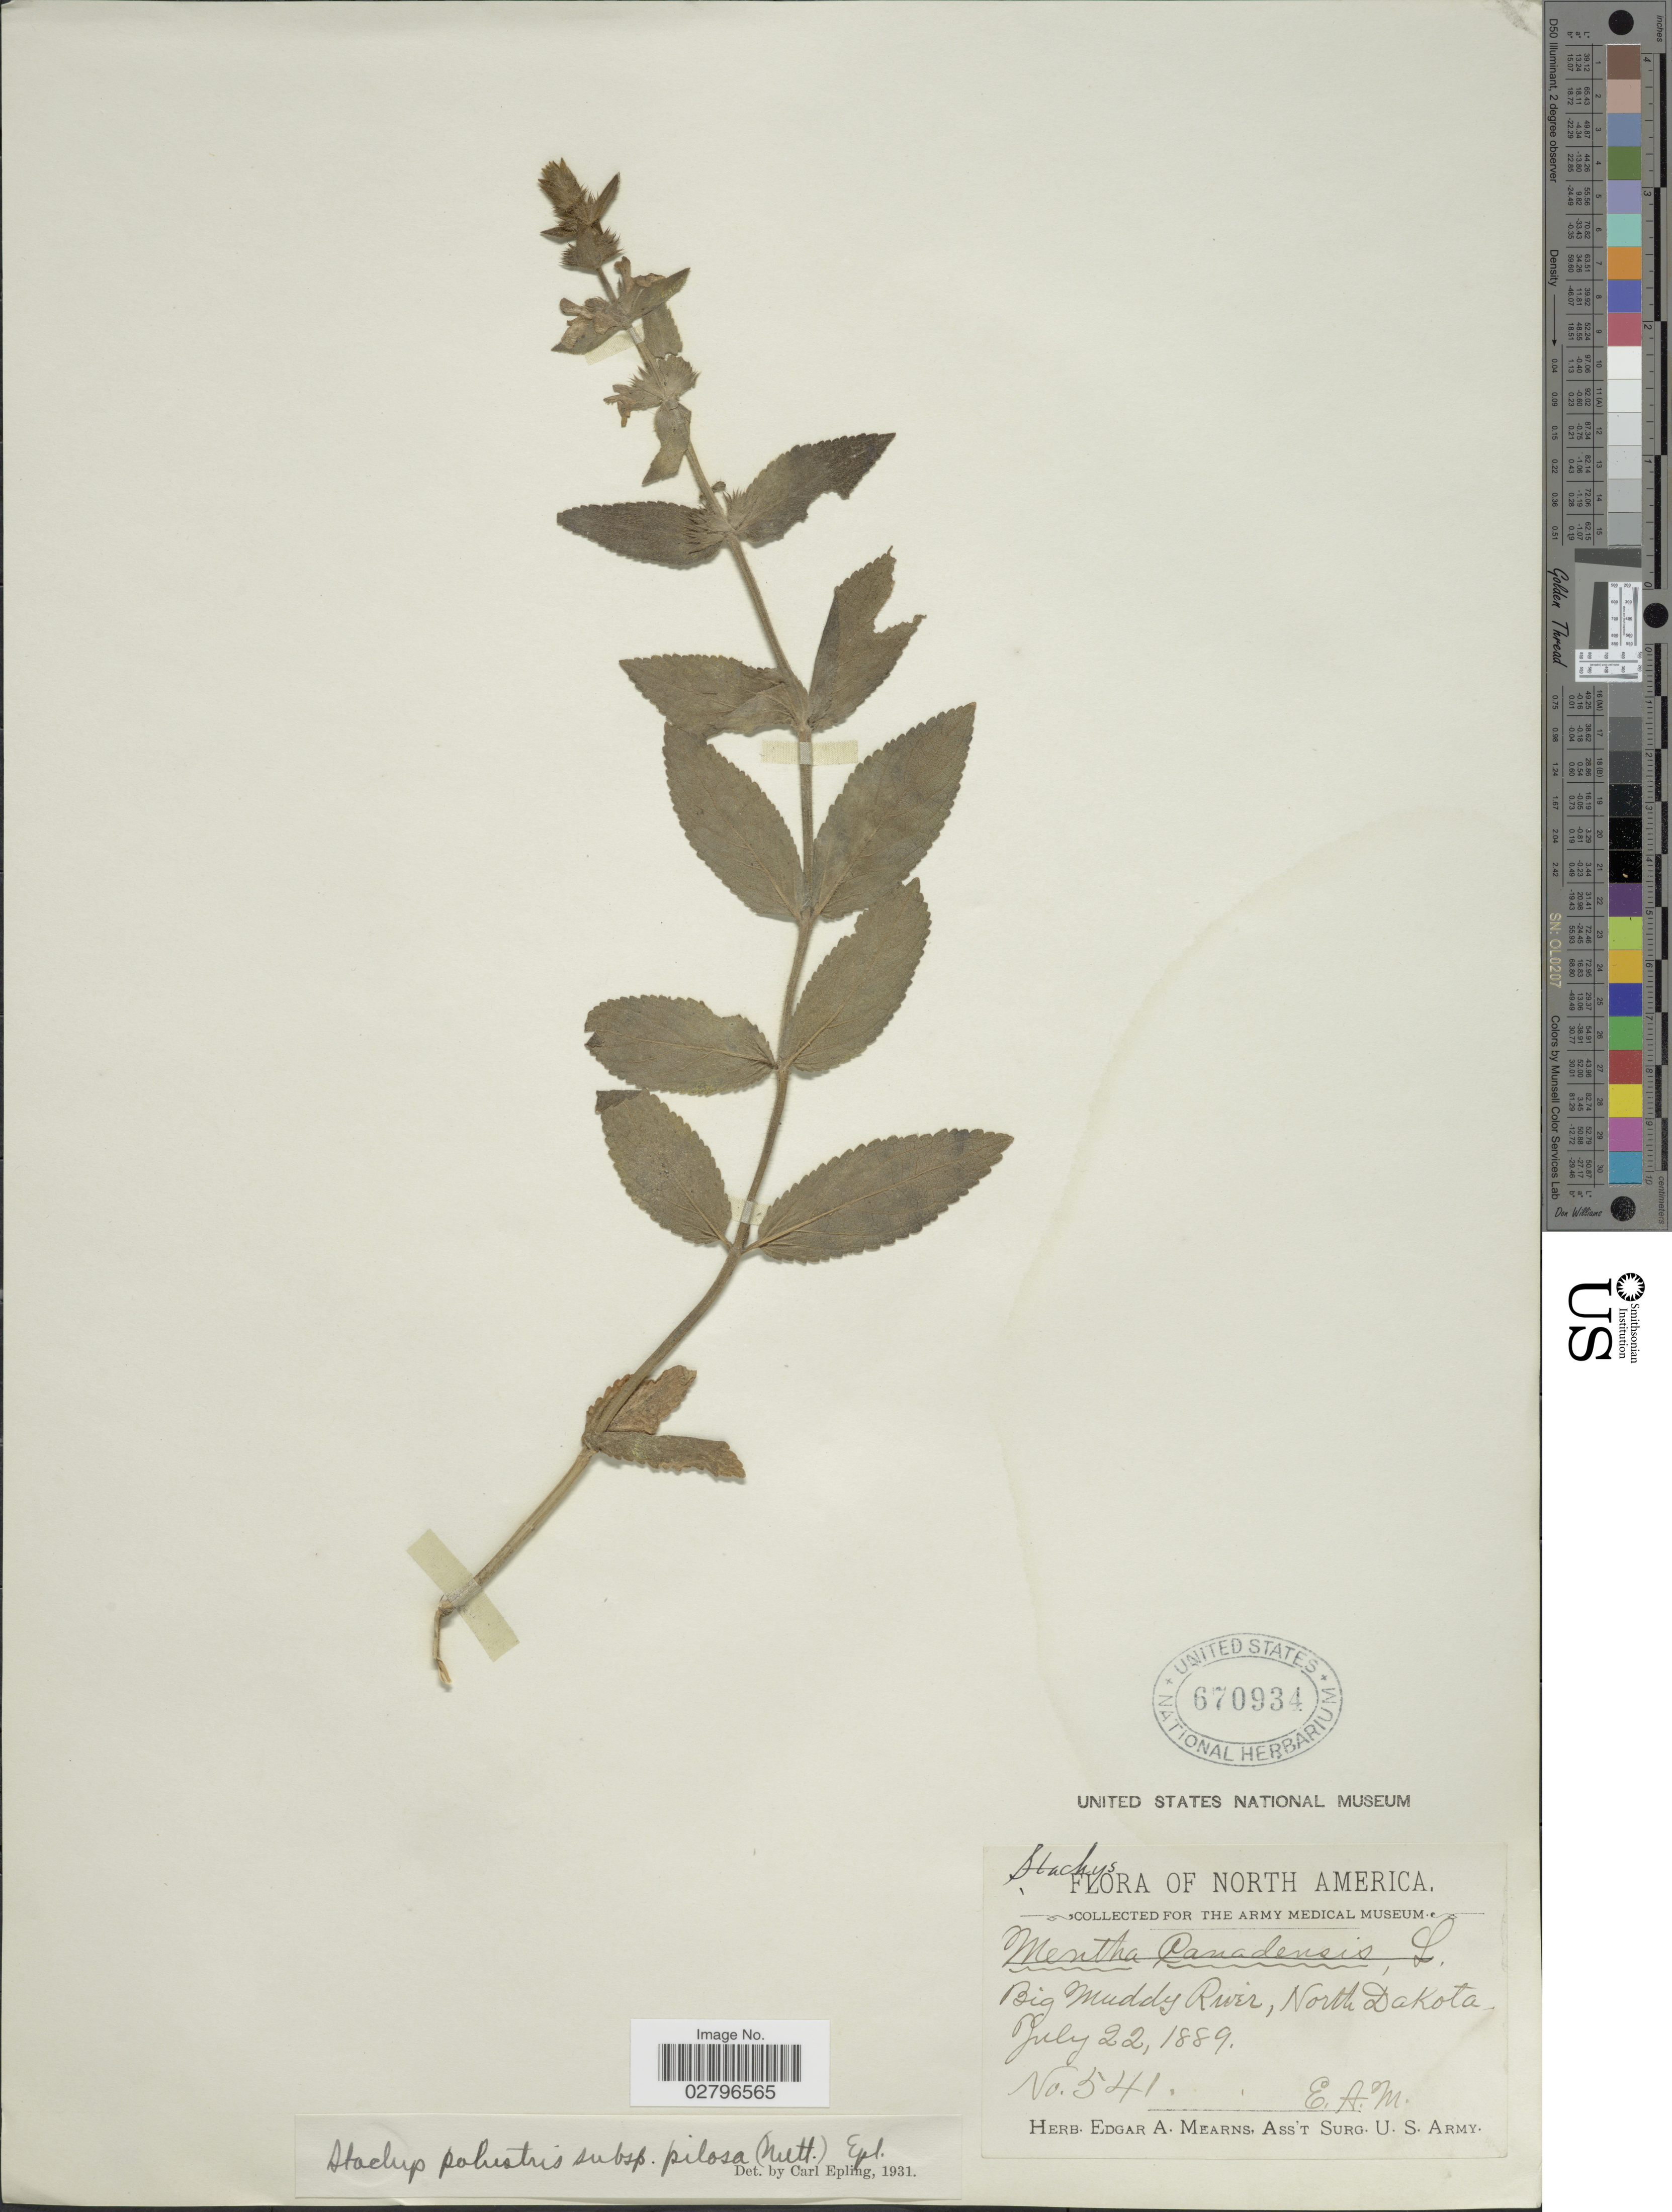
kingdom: Plantae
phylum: Tracheophyta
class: Magnoliopsida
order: Lamiales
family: Lamiaceae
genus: Stachys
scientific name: Stachys pilosa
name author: Nutt.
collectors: E. A. Mearns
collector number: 541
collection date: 1889-07-22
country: United States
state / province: North Dakota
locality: Big Muddy River.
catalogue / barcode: US 670934